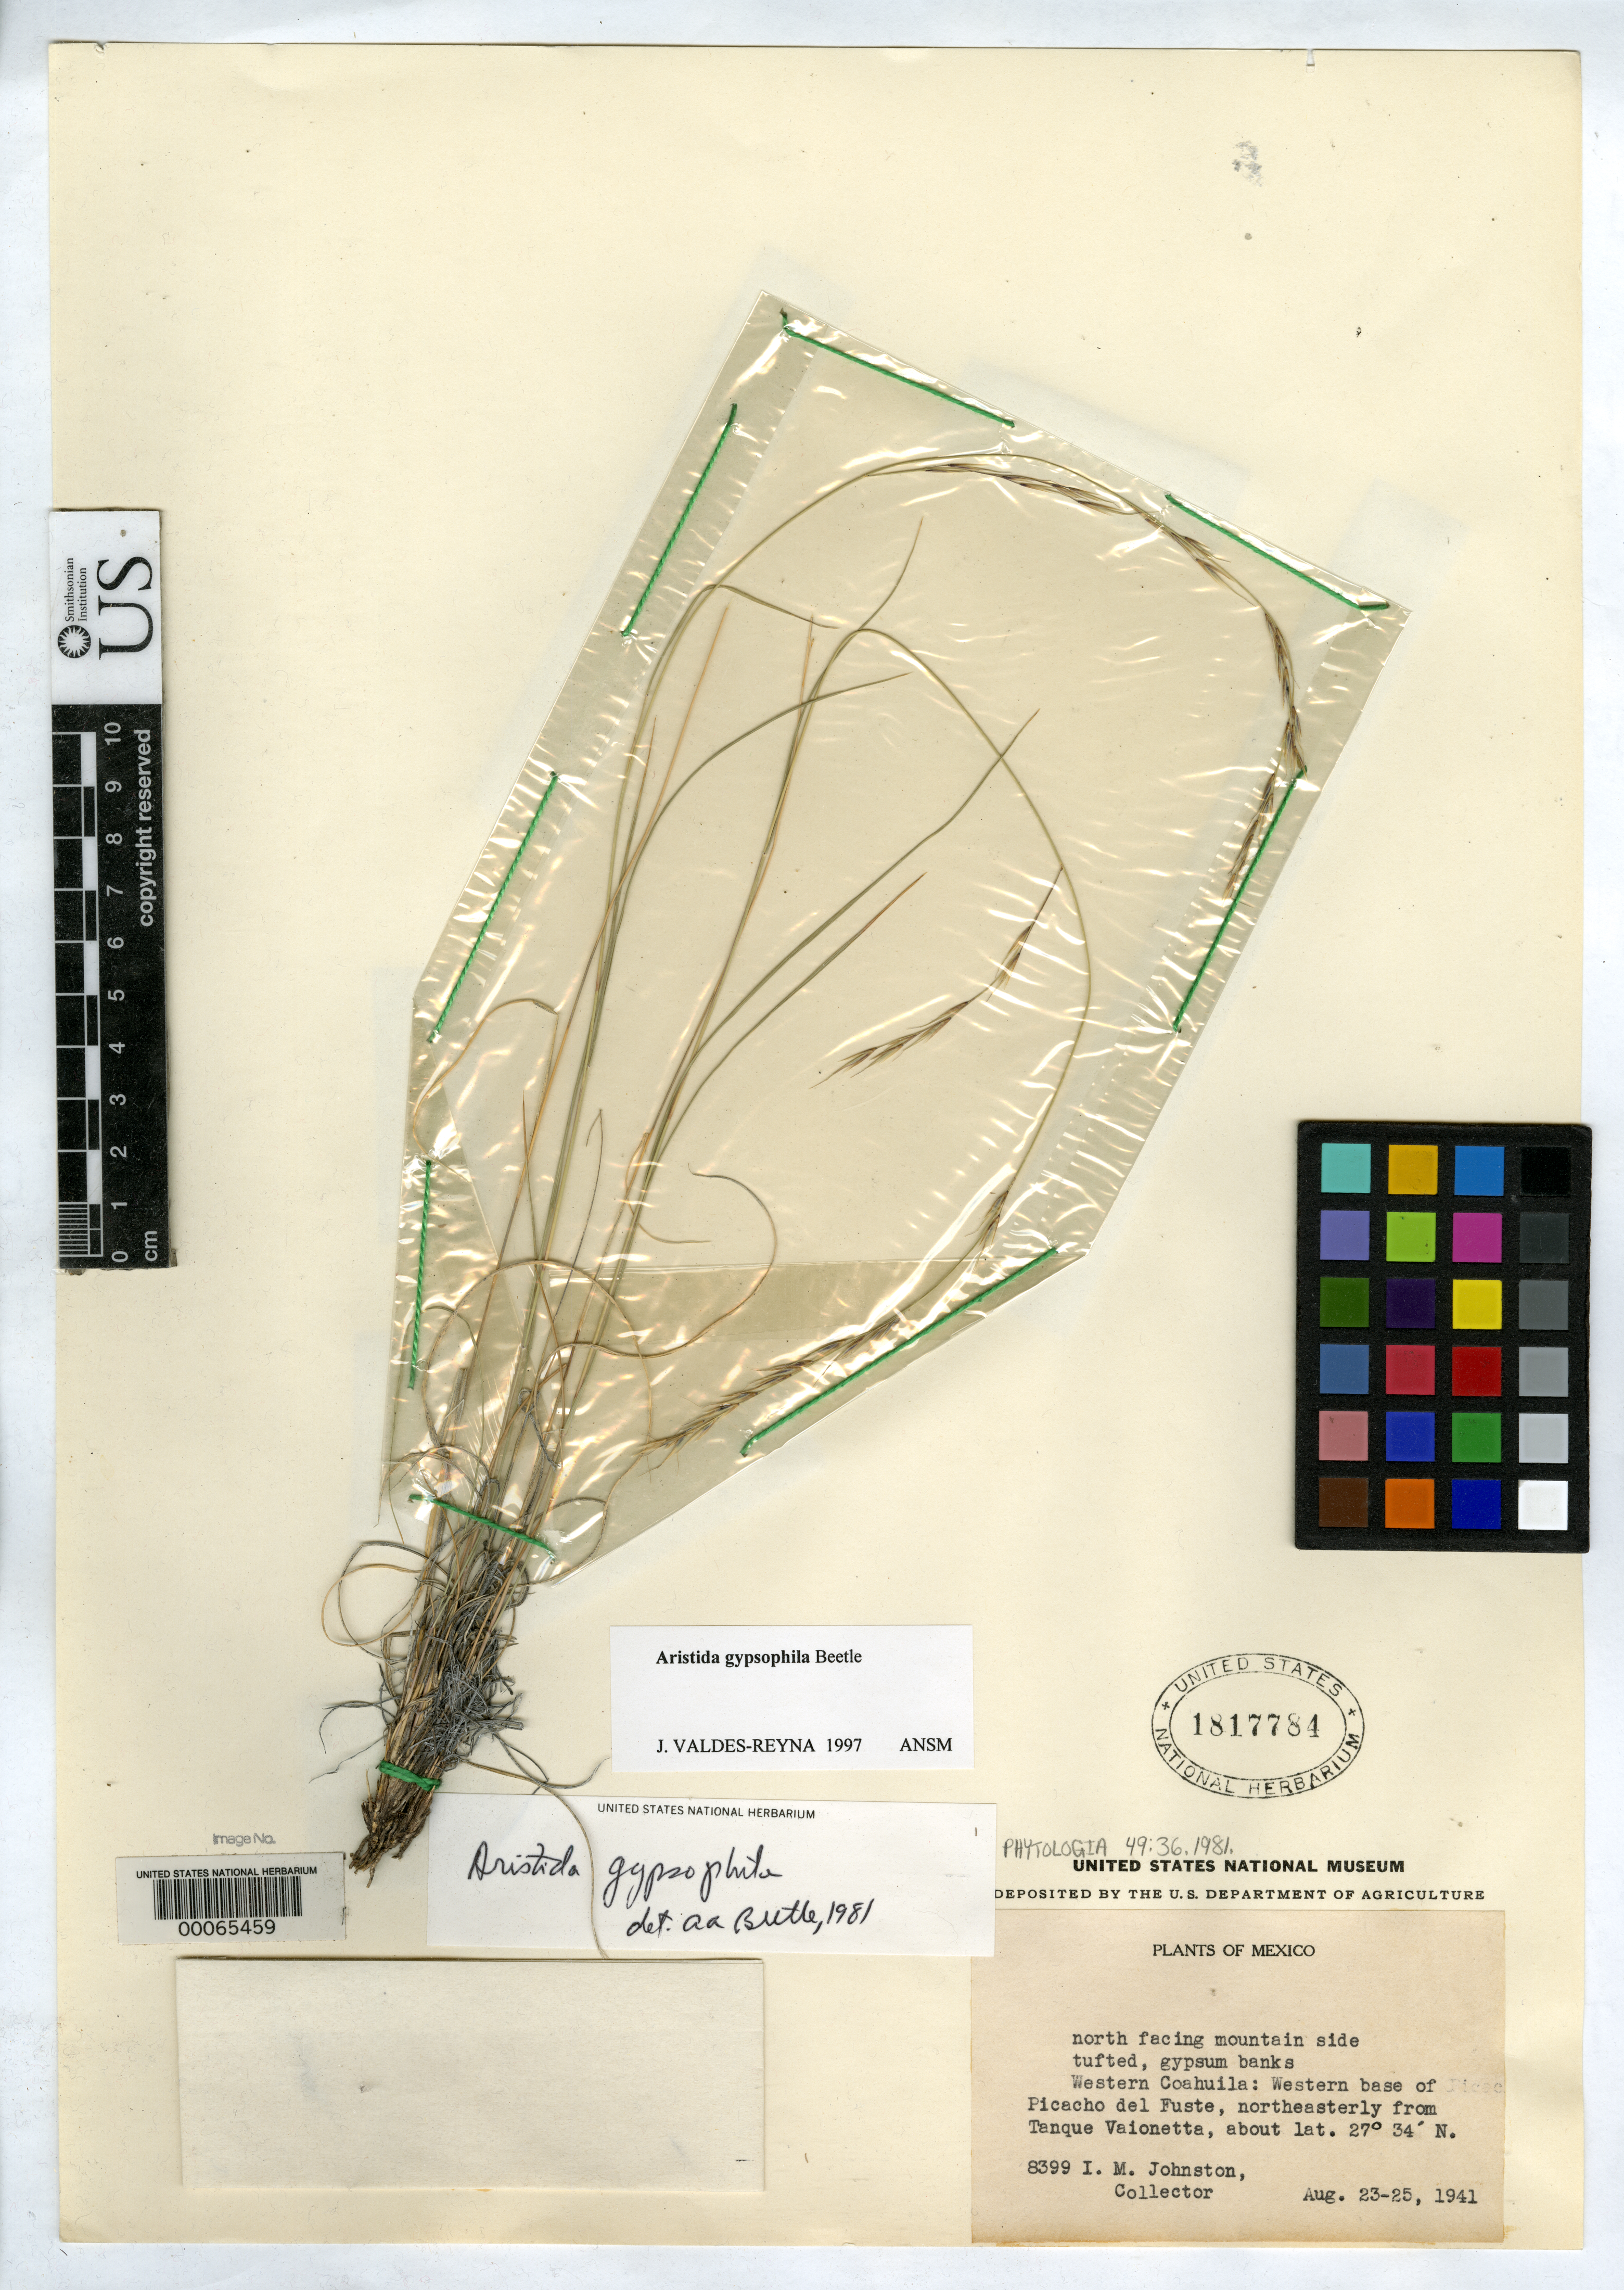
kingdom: Plantae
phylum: Tracheophyta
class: Liliopsida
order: Poales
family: Poaceae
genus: Aristida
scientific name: Aristida gypsophila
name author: Beetle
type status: Holotype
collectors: I.M. Johnston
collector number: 8399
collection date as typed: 23 Aug 1941 to 25 Aug 1941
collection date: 1941-08-23/1941-08-25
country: Mexico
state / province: Coahuila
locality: Western base of Picacho del Fuste, NE from Tanque Vaionetta. (lat/long recorded as: lat=27:34:0:N long=:::)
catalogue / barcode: US 1817784